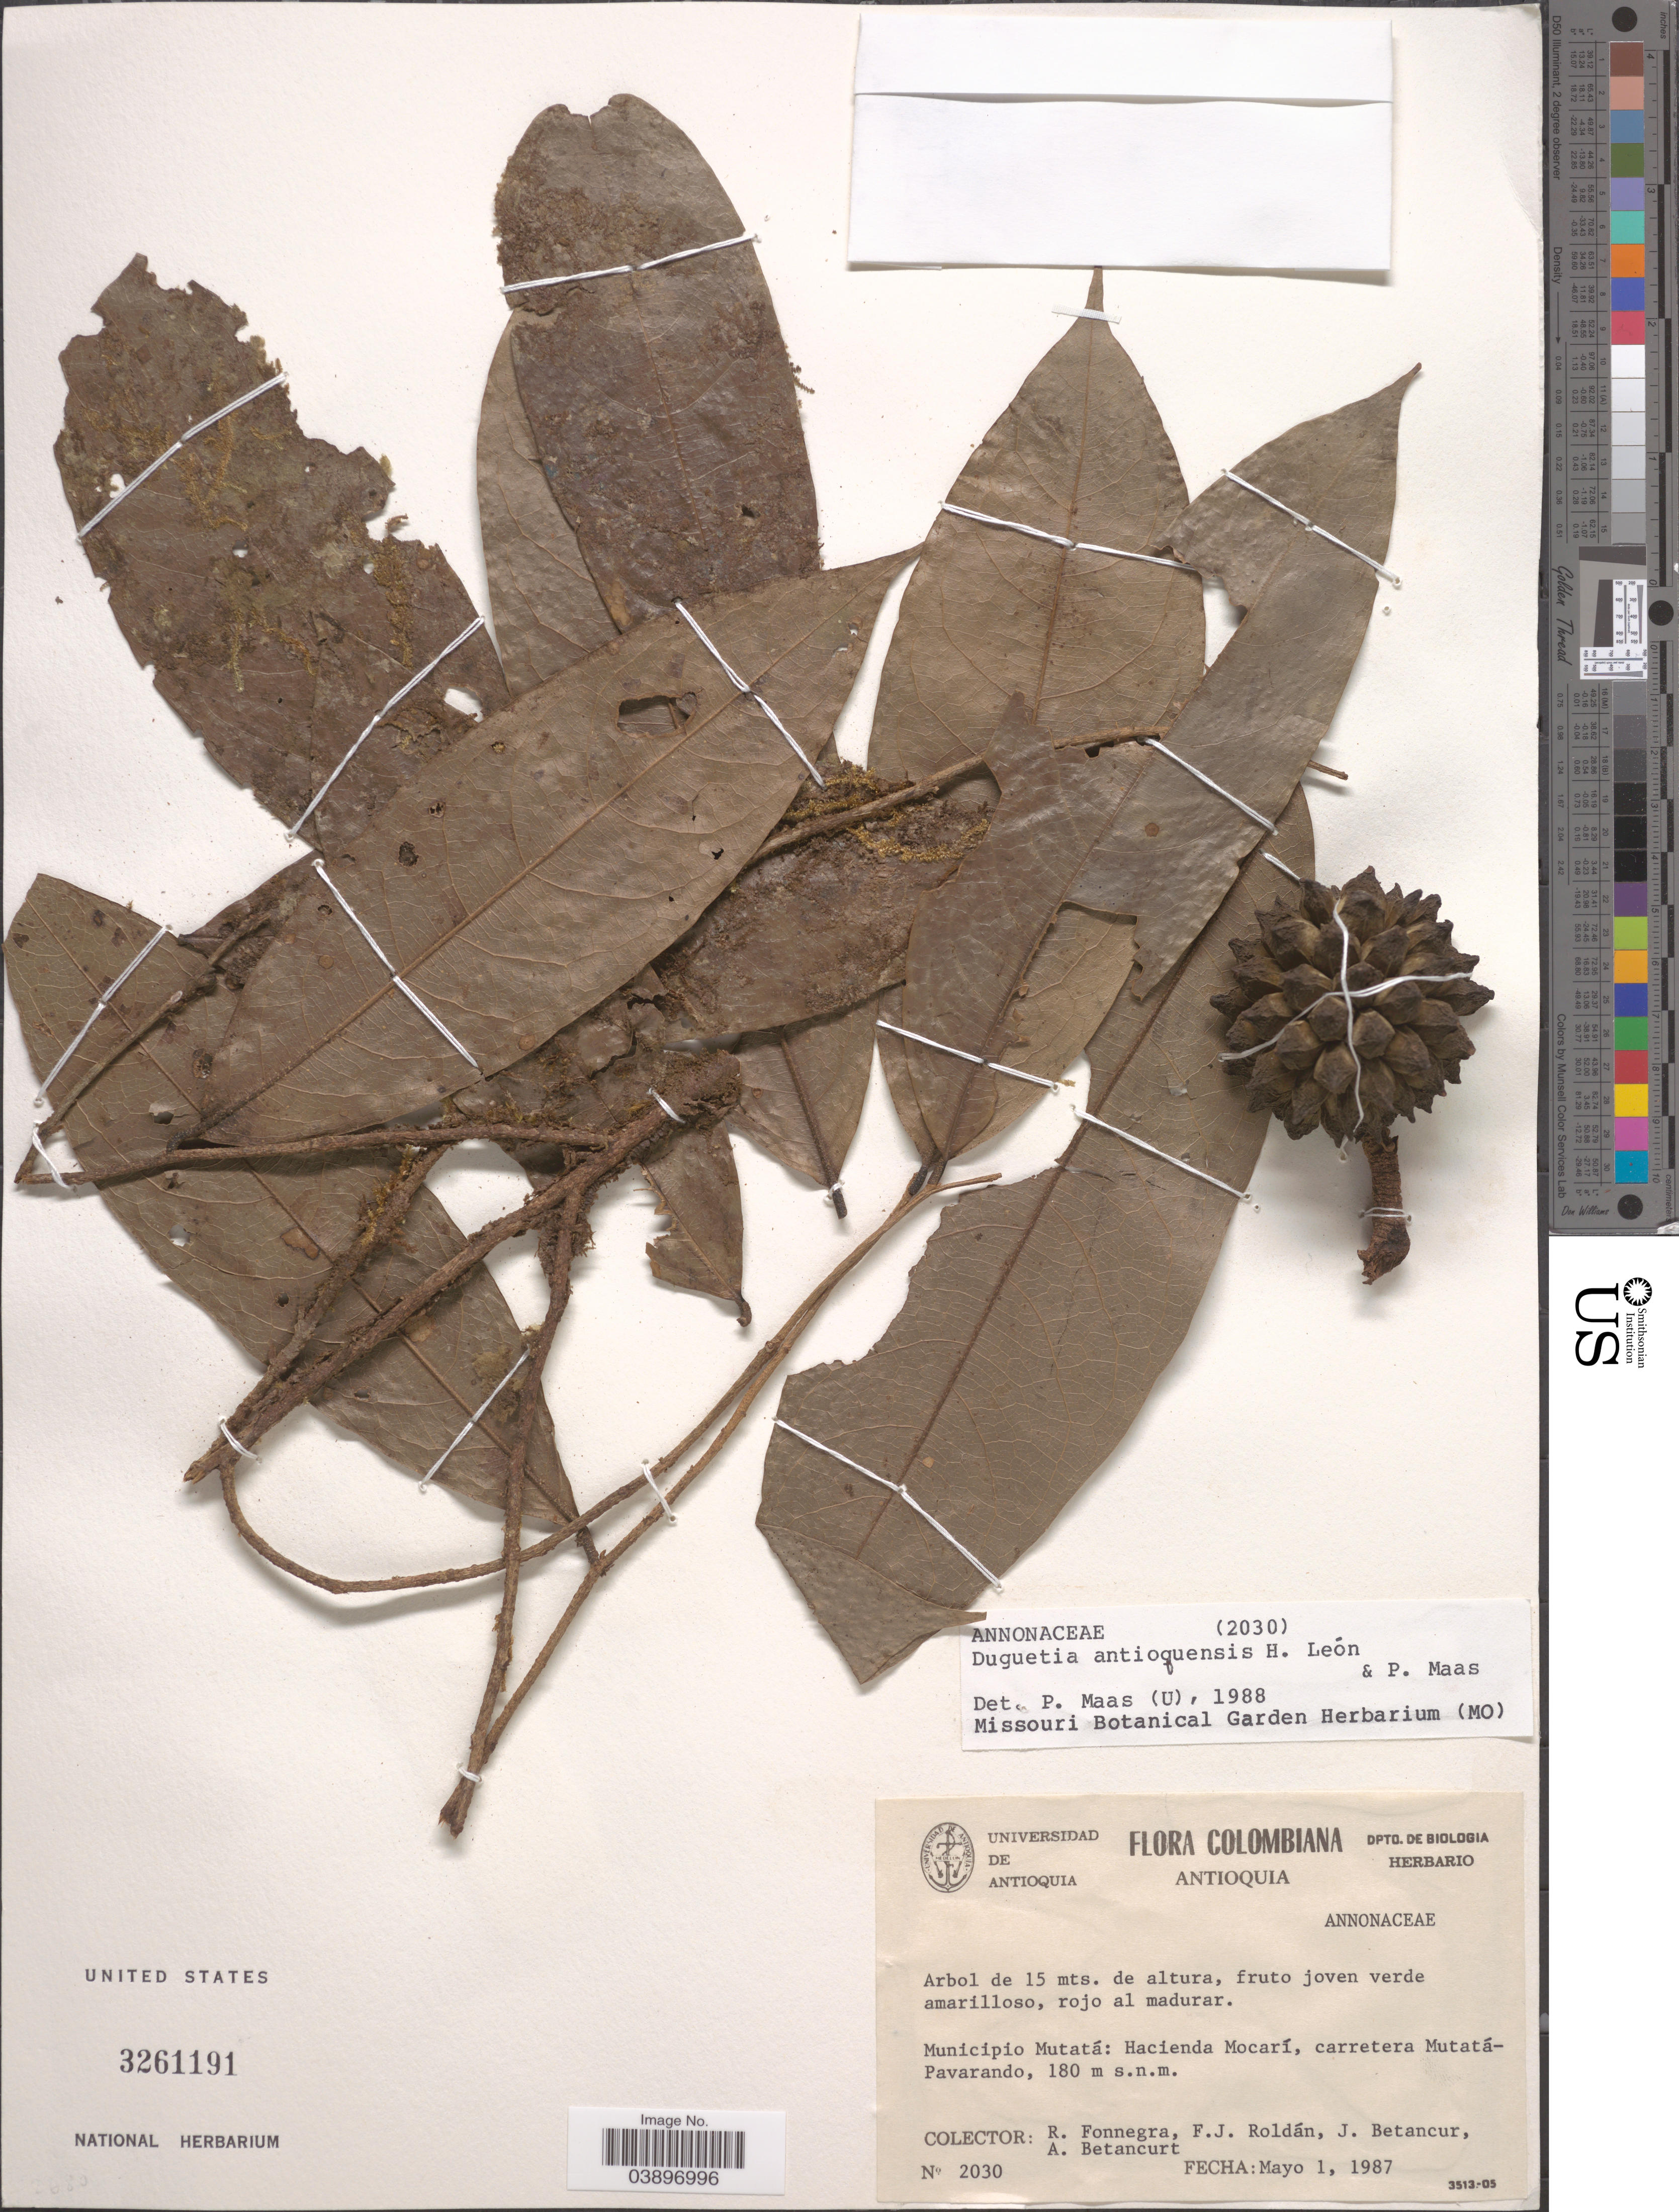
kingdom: Plantae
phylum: Tracheophyta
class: Magnoliopsida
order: Magnoliales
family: Annonaceae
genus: Duguetia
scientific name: Duguetia antioquensis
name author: León & Maas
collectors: R. Fonnegra, F. J. Roldán, J. Betancur & A. Betancurt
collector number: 2030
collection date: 1987-05-01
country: Colombia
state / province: Antioquia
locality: Municipio Mutatá: Hacienda Mocarí, carretera Mutatá- Pavarando.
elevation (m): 180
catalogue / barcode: US 3261191